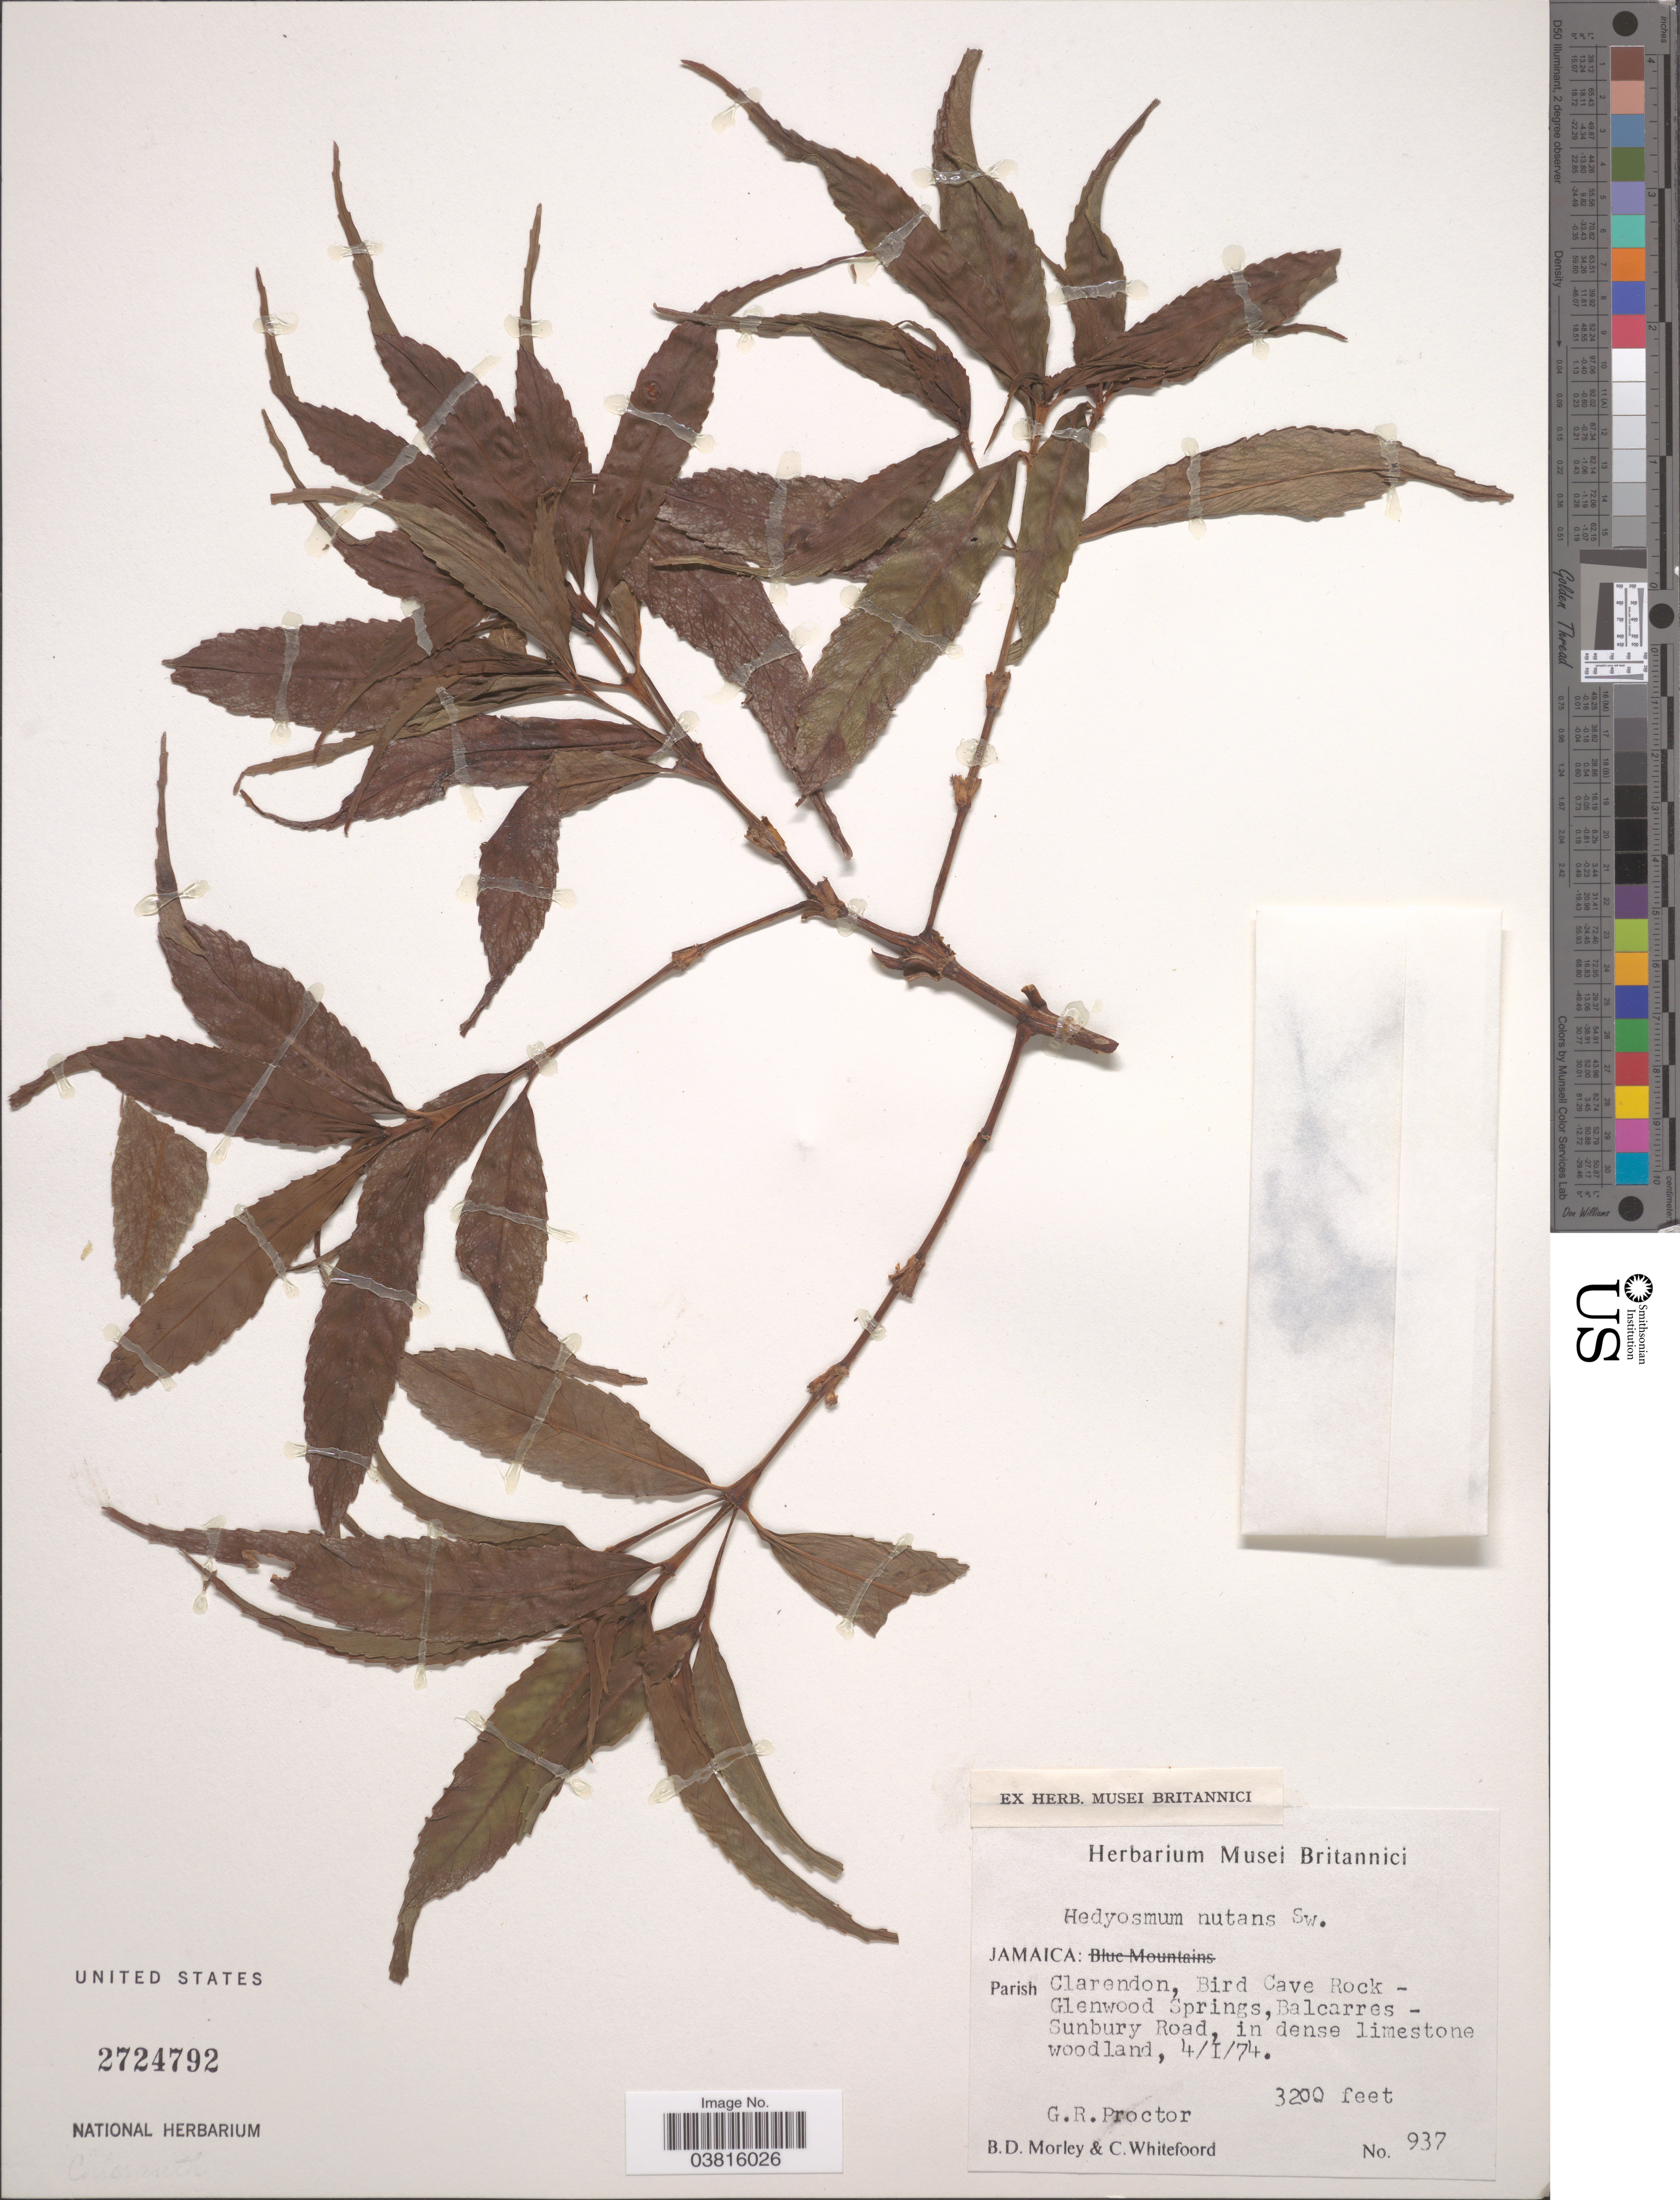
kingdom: Plantae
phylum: Tracheophyta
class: Magnoliopsida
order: Chloranthales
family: Chloranthaceae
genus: Hedyosmum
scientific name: Hedyosmum nutans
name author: Sw.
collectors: G. Proctor, B. D. Morley & C. Whitefoord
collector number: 937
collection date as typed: Transcribed d/m/y: 4/1/74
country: Jamaica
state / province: Clarendon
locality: Bird Cave Rock - Glenwood Springs, Balcarres - Sunburry Road.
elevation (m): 975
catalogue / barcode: US 2724792